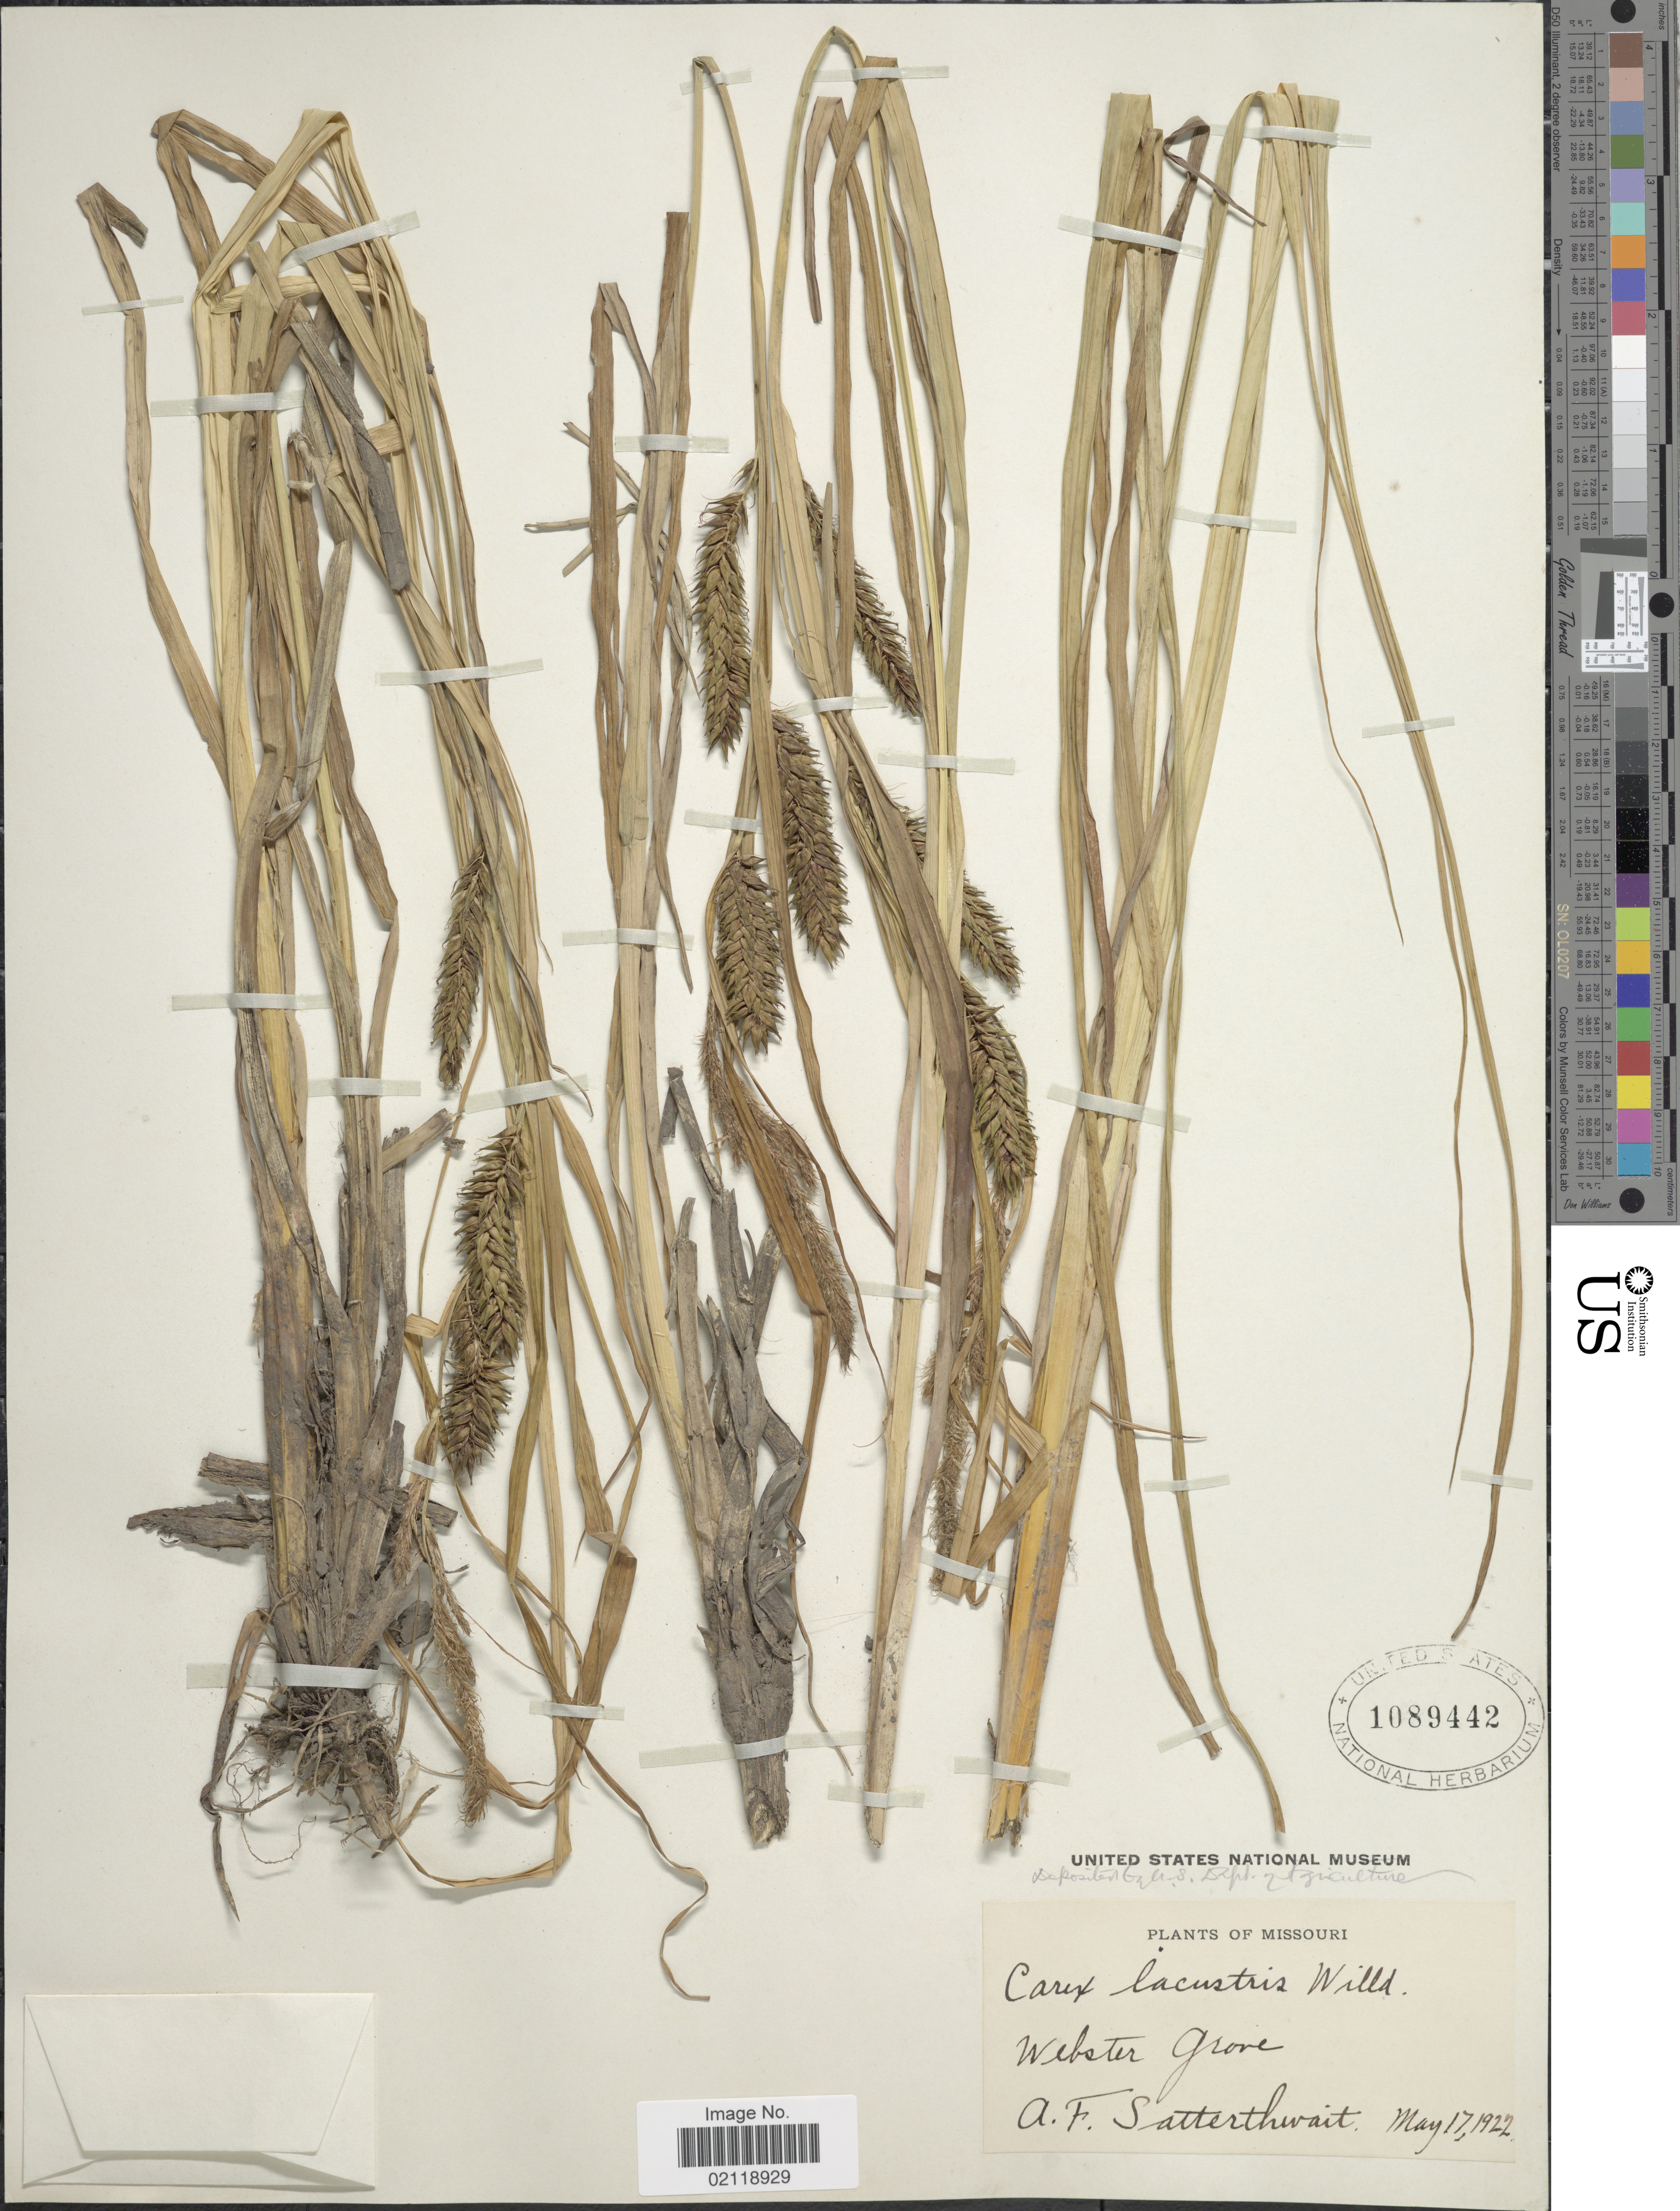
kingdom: Plantae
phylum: Tracheophyta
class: Liliopsida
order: Poales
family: Cyperaceae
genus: Carex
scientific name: Carex lacustris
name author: Willd.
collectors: A. Satterthwait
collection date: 1922-05-17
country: United States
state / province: Missouri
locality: Webster Grove.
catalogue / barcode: US 1089442